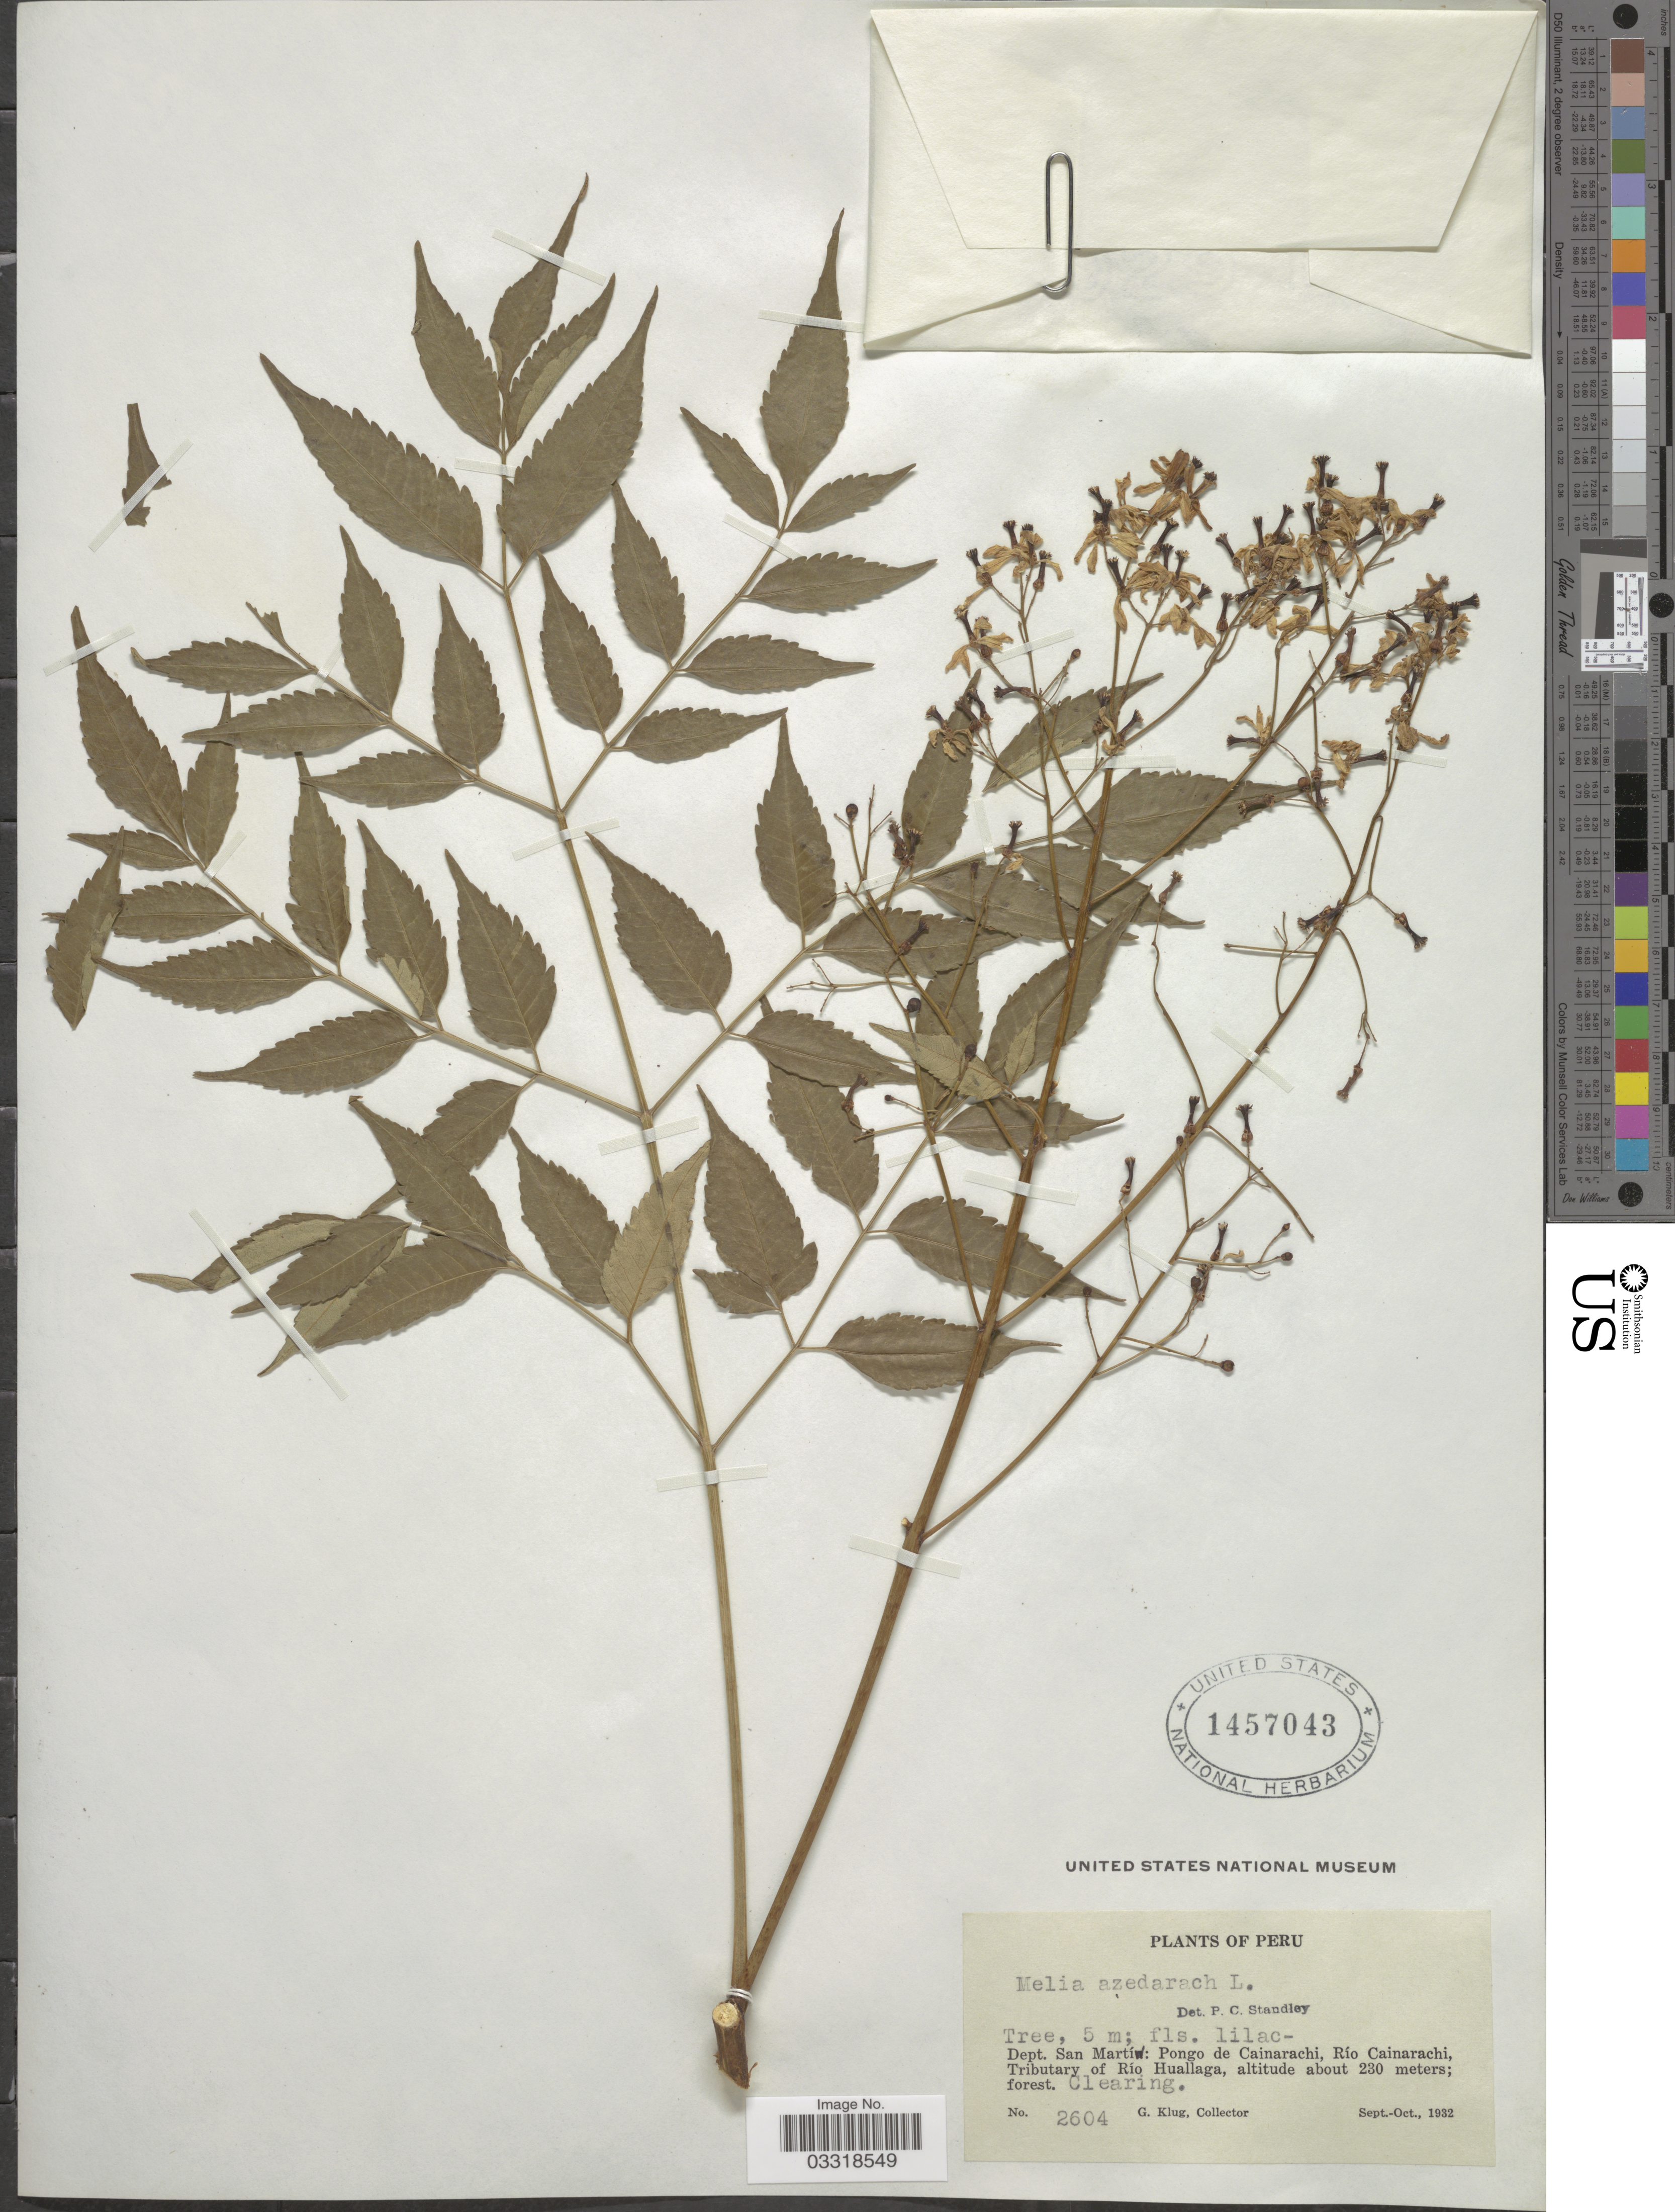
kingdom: Plantae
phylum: Tracheophyta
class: Magnoliopsida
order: Sapindales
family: Meliaceae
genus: Melia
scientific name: Melia azedarach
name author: L.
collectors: G. Klug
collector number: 2604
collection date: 1932-09/1932-10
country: Peru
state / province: San Martín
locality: Dept. San Martín: Pongo de Cainarachi, Río Cainarachi, Tributary of Río Huallaga.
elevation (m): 230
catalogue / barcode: US 1457043